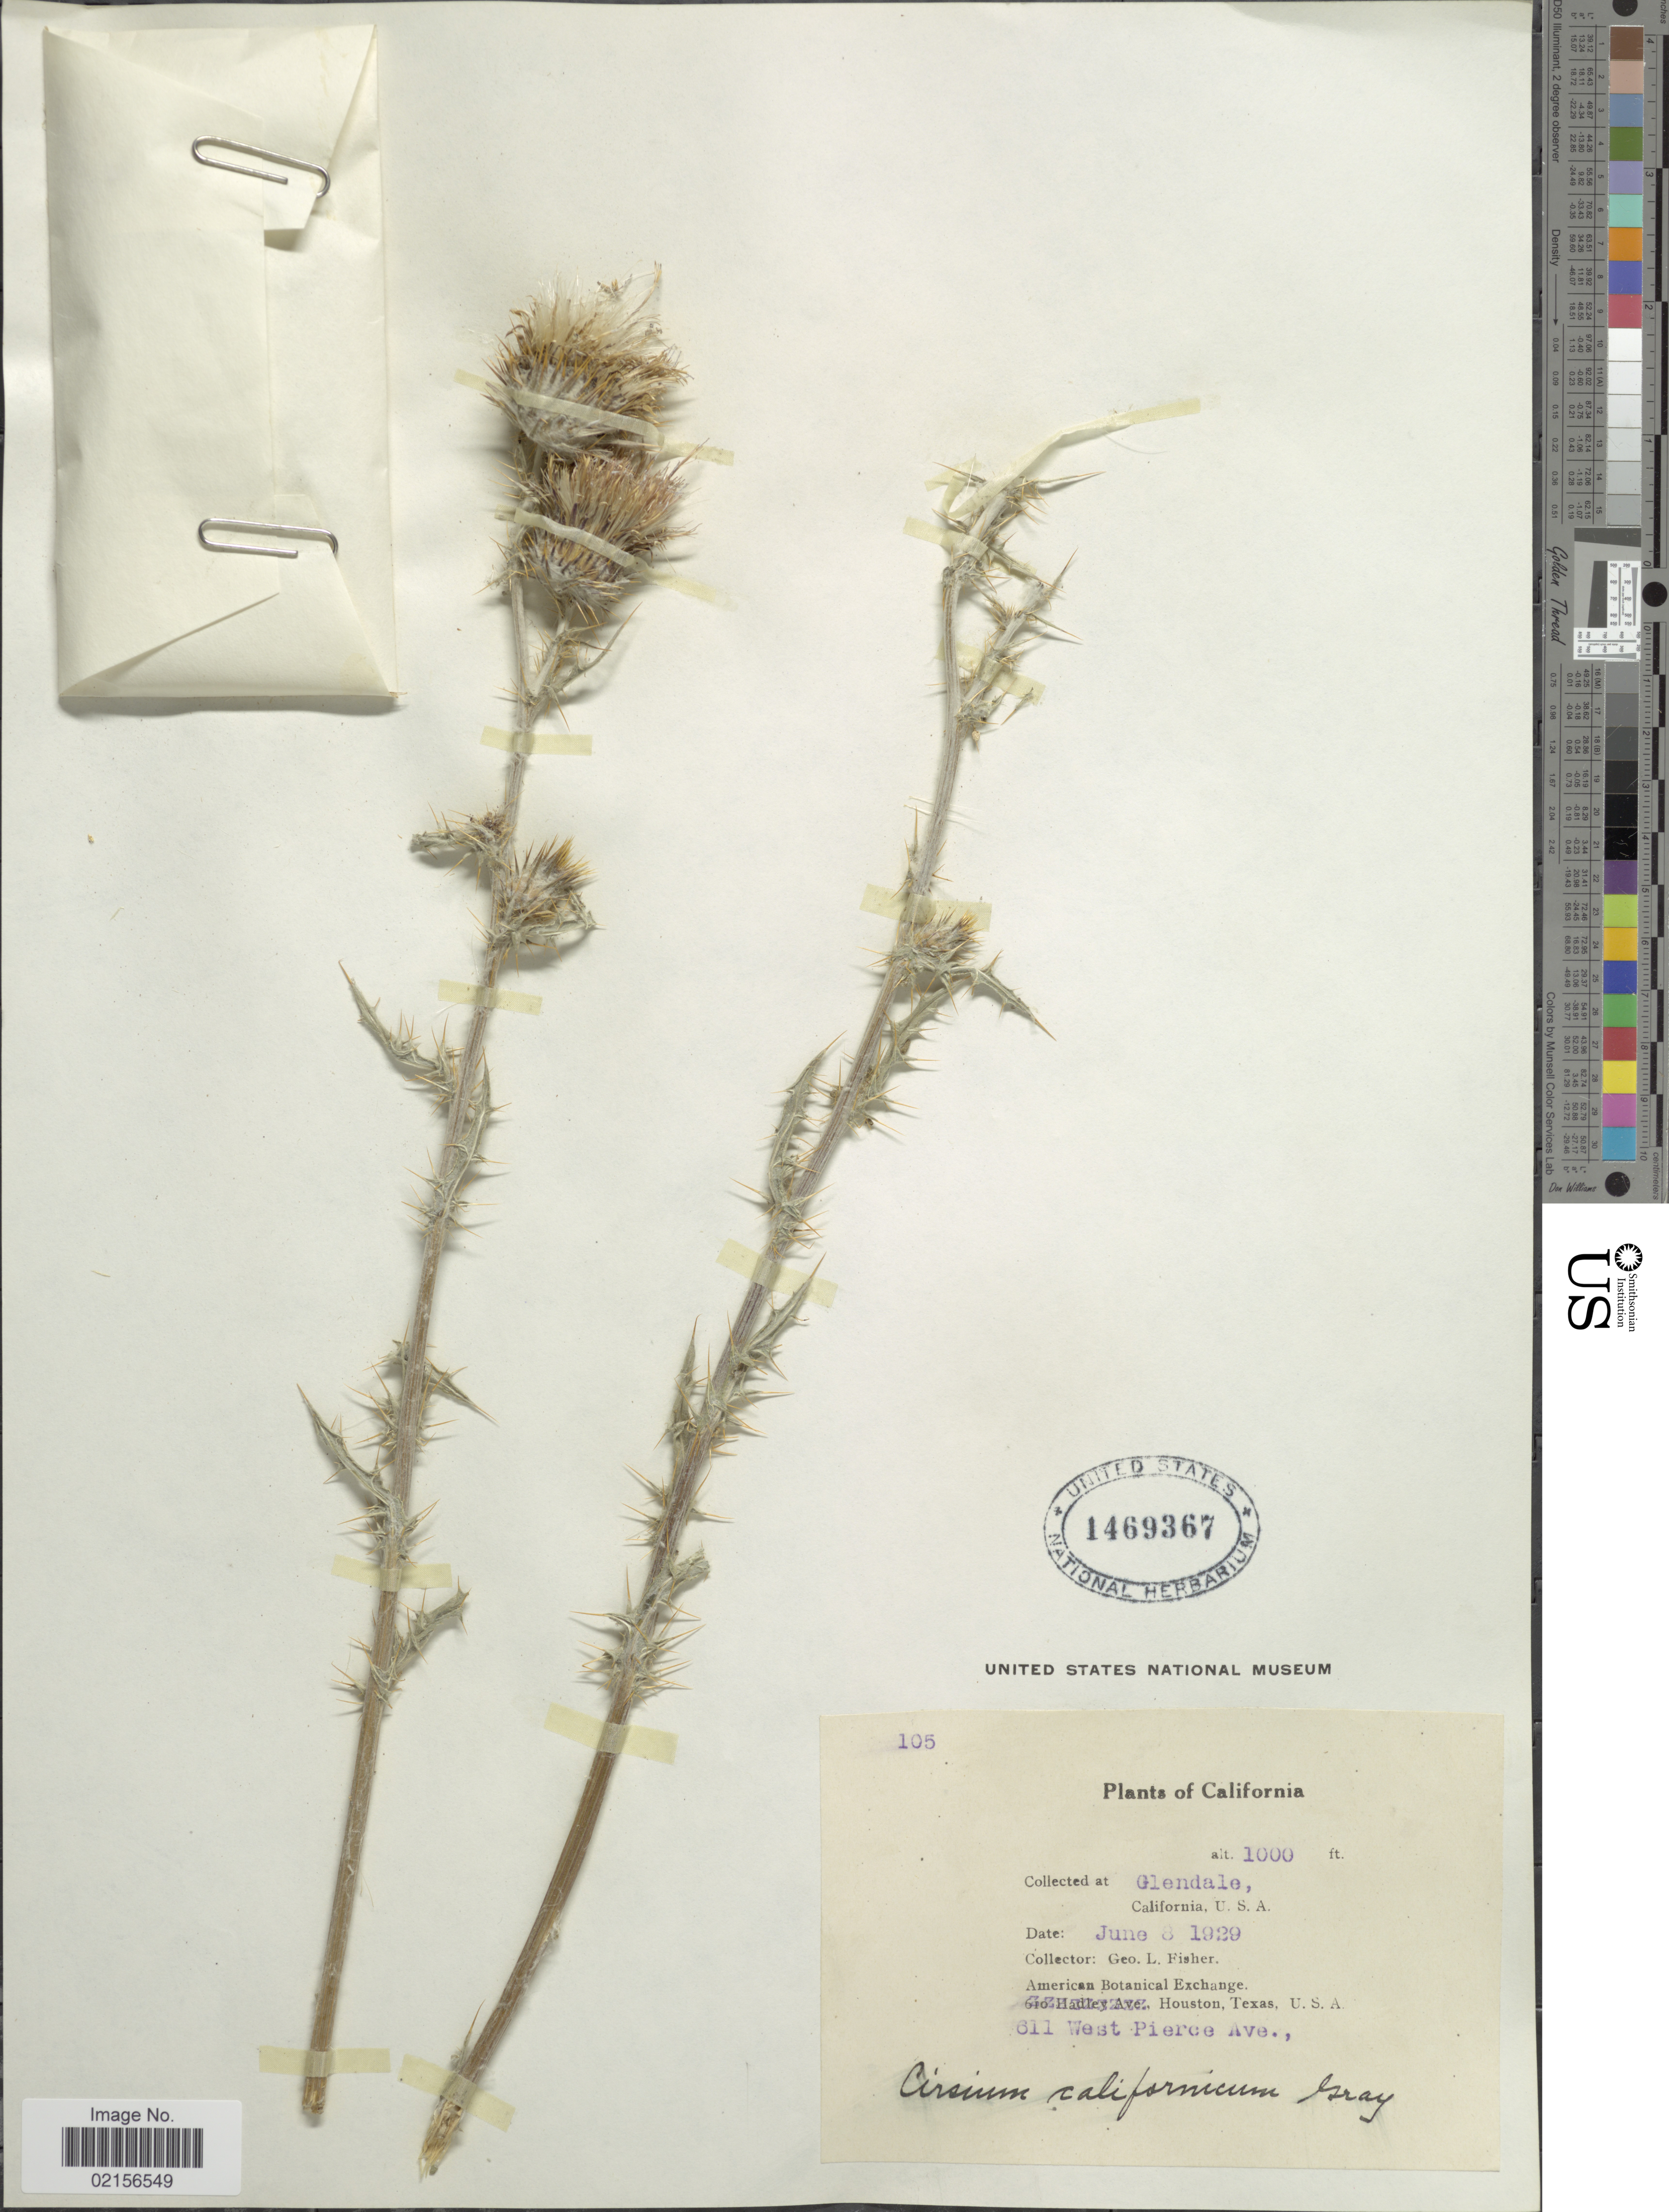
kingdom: Plantae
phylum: Tracheophyta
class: Magnoliopsida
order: Asterales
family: Asteraceae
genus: Cirsium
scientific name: Cirsium occidentale var. californicum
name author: (A. Gray) D.J. Keil & C.E. Turner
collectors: G. L. Fisher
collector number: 105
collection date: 1929-06-08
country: United States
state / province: California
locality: Glendale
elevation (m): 305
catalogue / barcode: US 1469367